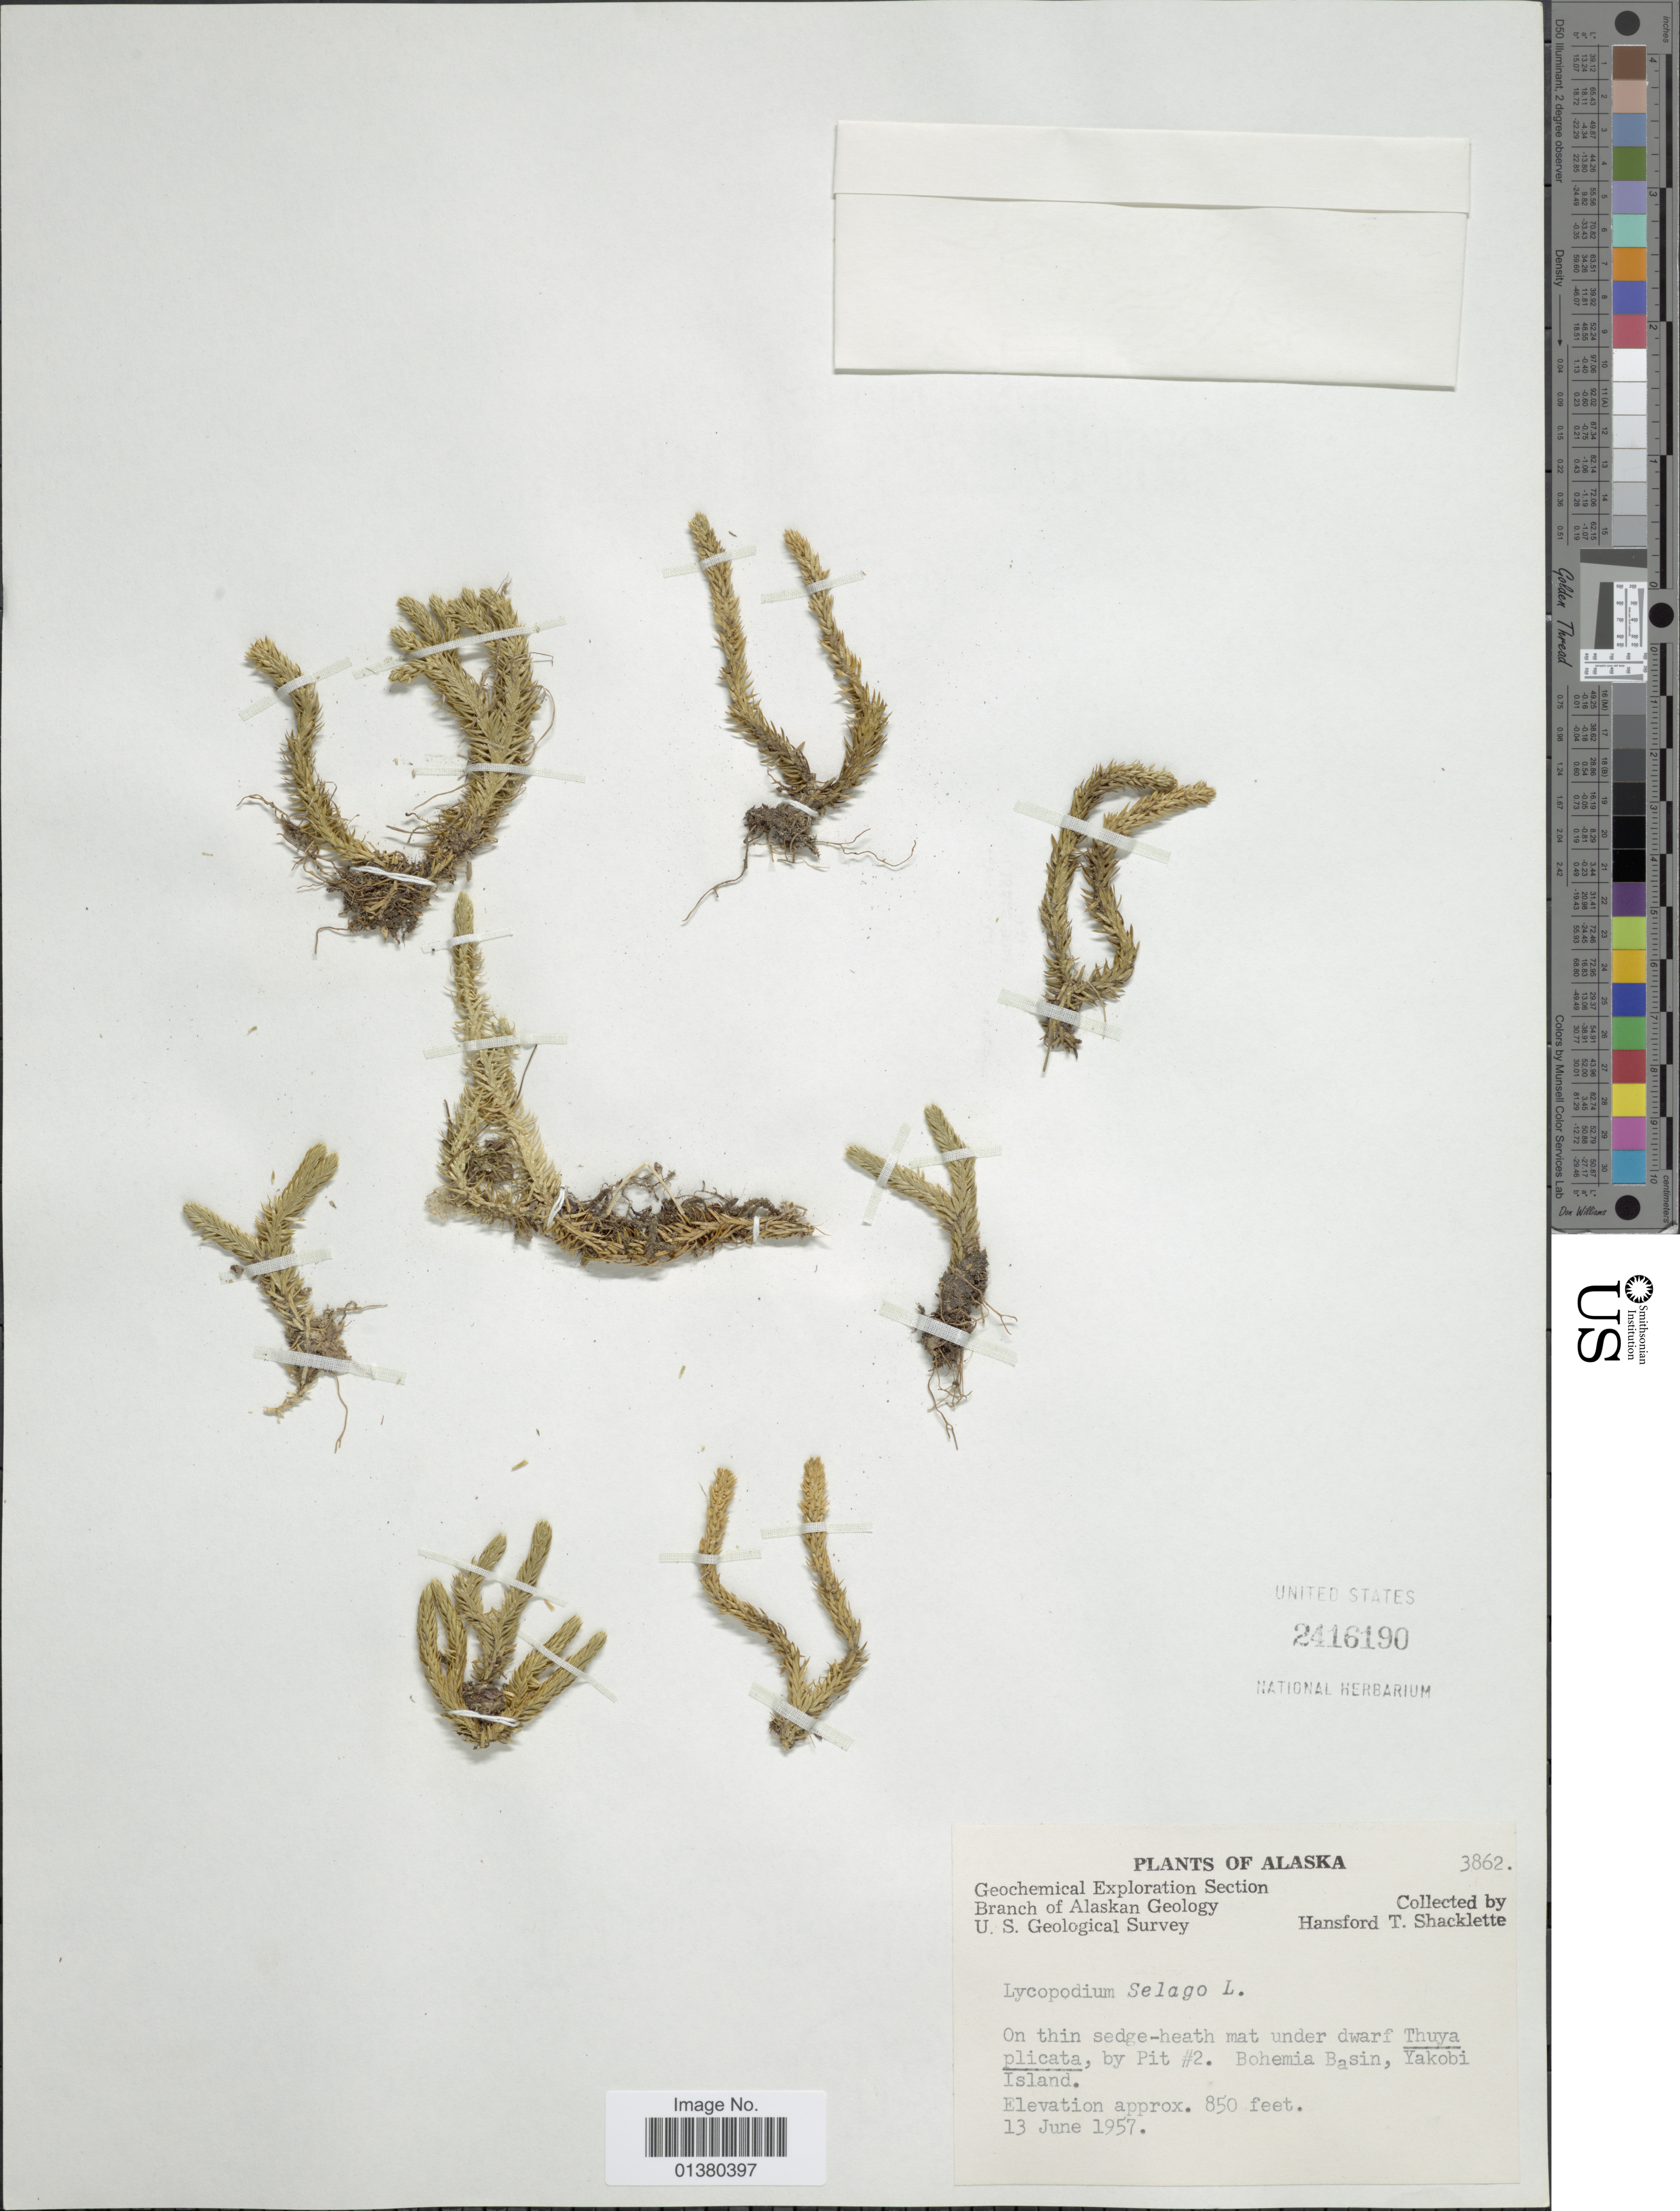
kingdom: Plantae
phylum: Tracheophyta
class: Lycopodiopsida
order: Lycopodiales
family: Lycopodiaceae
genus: Huperzia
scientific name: Huperzia selago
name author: (L.) Bernh. ex Schrank & Mart.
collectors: H. Shacklette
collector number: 3862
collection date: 1957-06-13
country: United States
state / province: Alaska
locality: Bohemia Basin, Yakobi Island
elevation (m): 259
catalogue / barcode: US 2416190